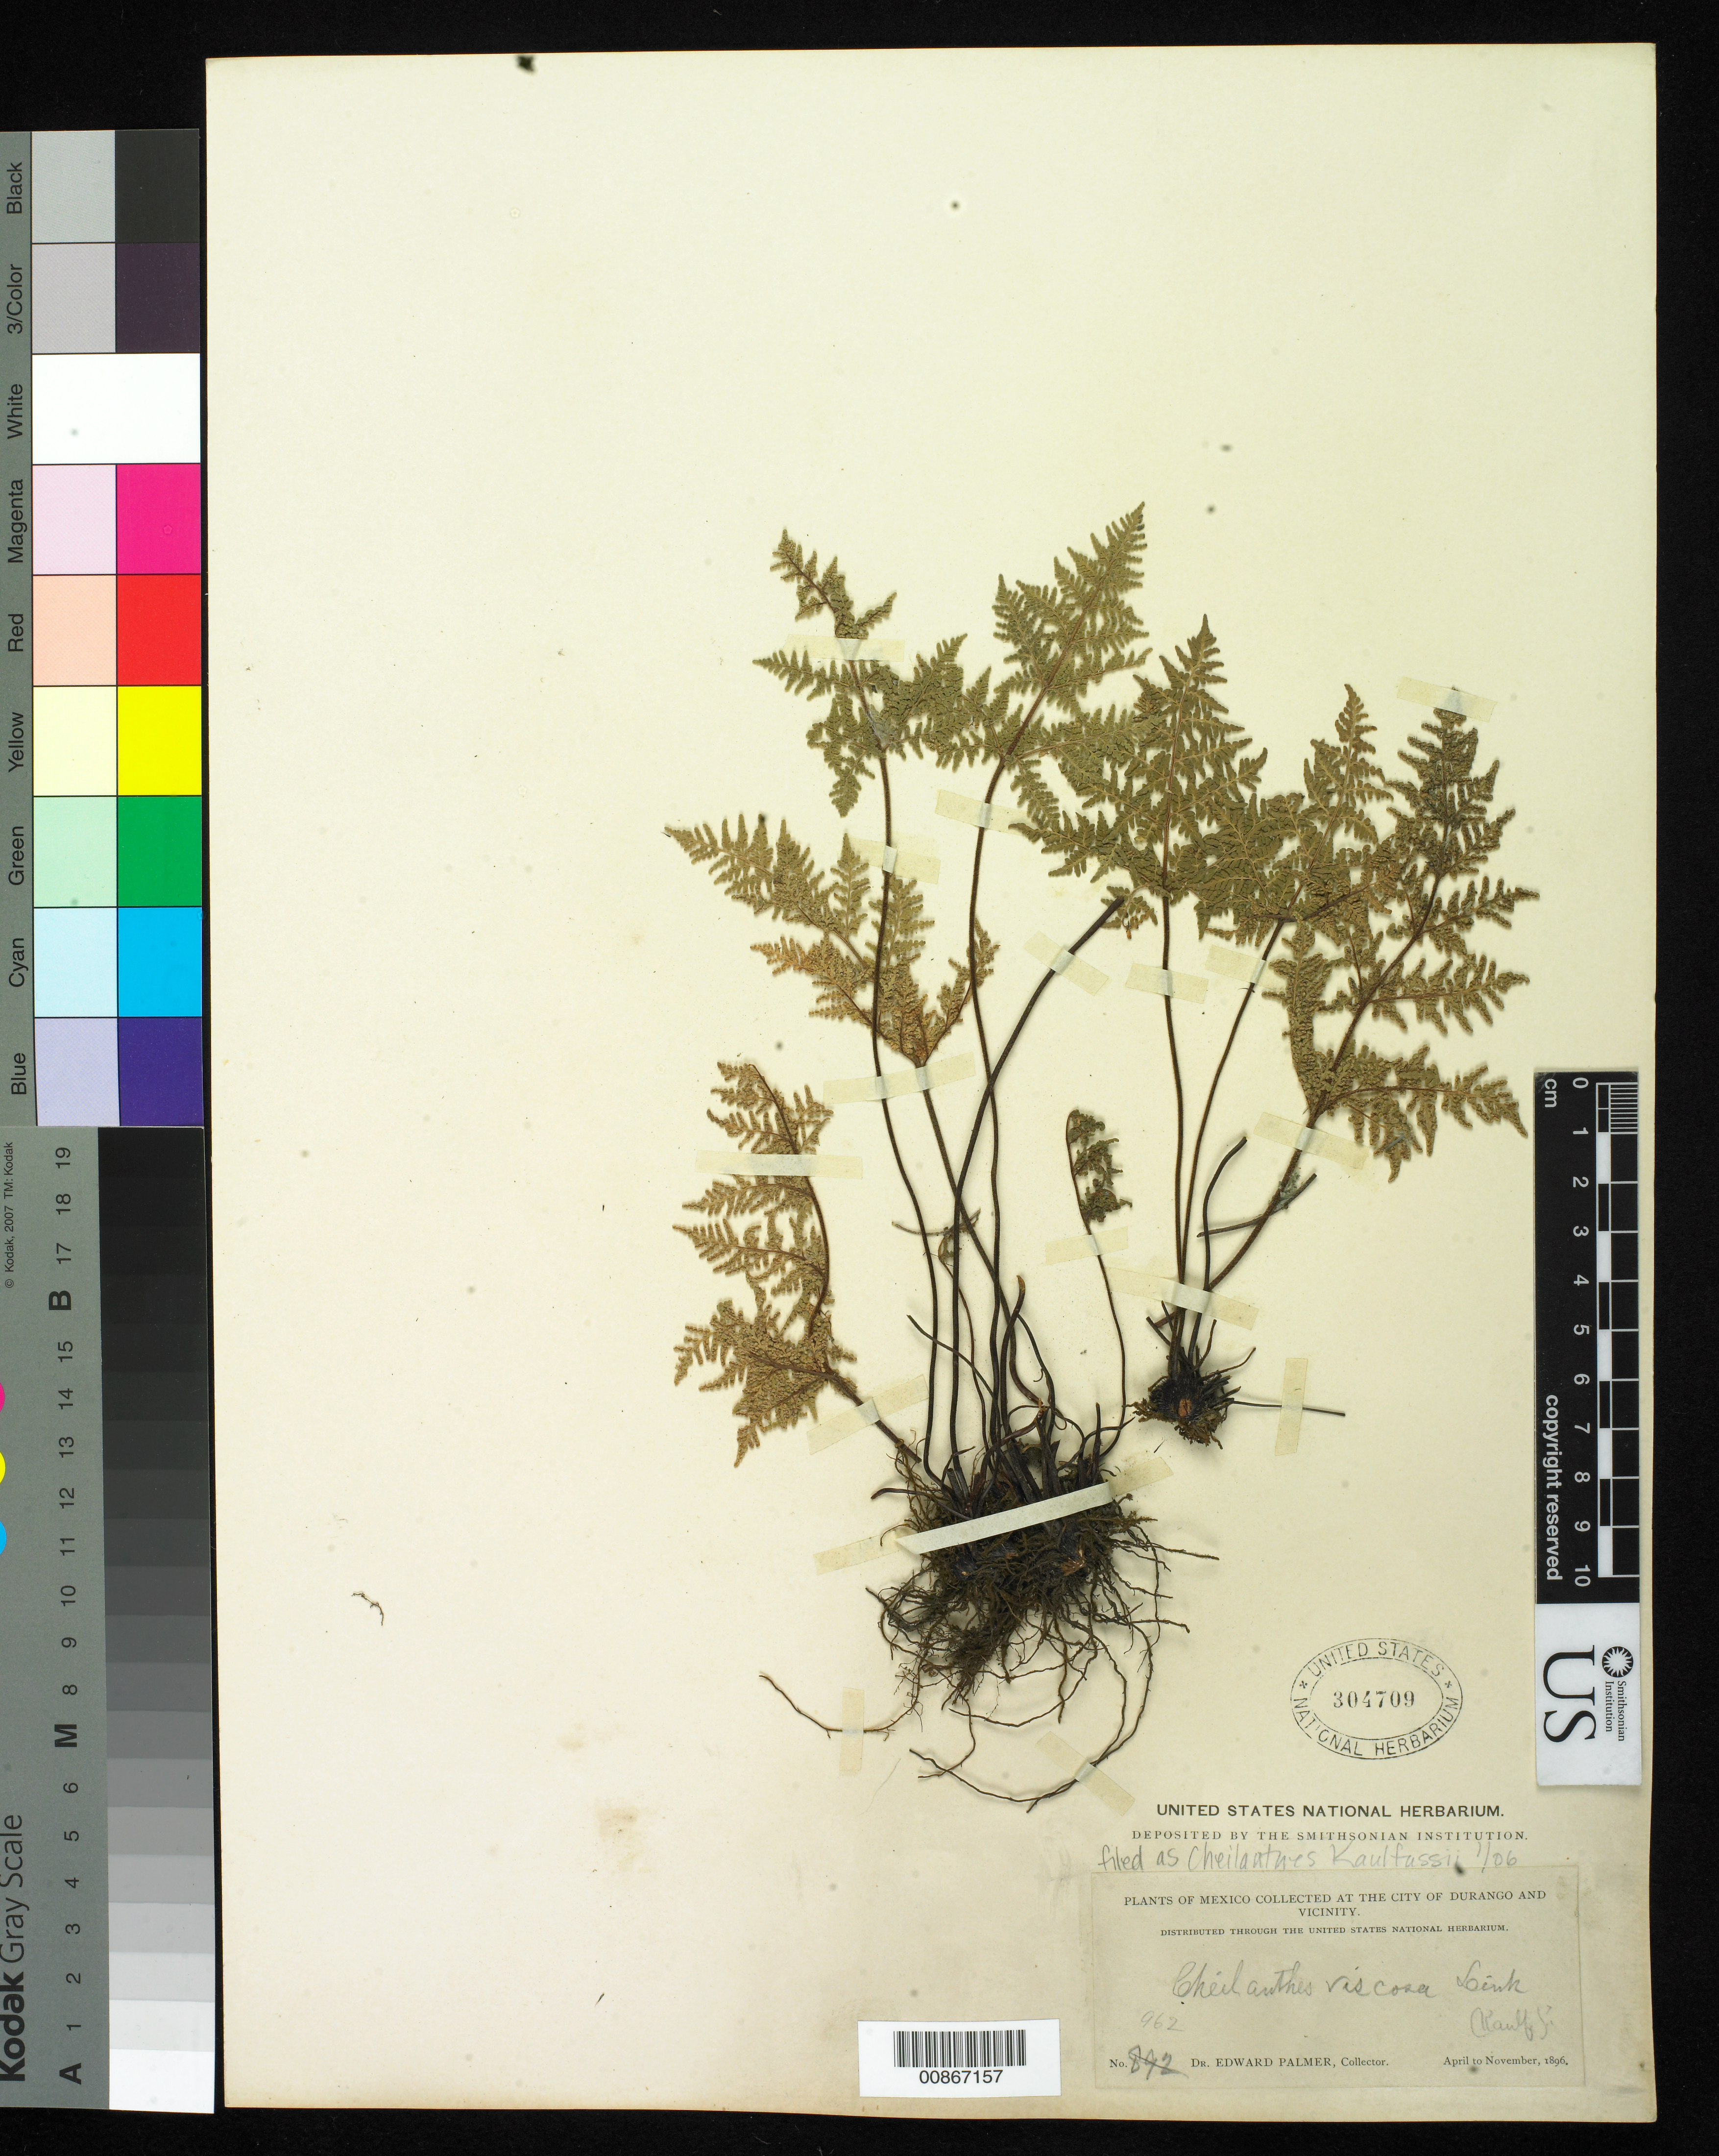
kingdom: Plantae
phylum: Tracheophyta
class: Polypodiopsida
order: Polypodiales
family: Pteridaceae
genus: Gaga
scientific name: Gaga kaulfussii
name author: (Kunze) Fay W. Li & Windham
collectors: E. Palmer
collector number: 962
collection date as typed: Apr 1896 to -- Nov 1896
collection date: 1896-04/1896-11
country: Mexico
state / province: Durango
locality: City of Durango and vicinity.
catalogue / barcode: US 304709